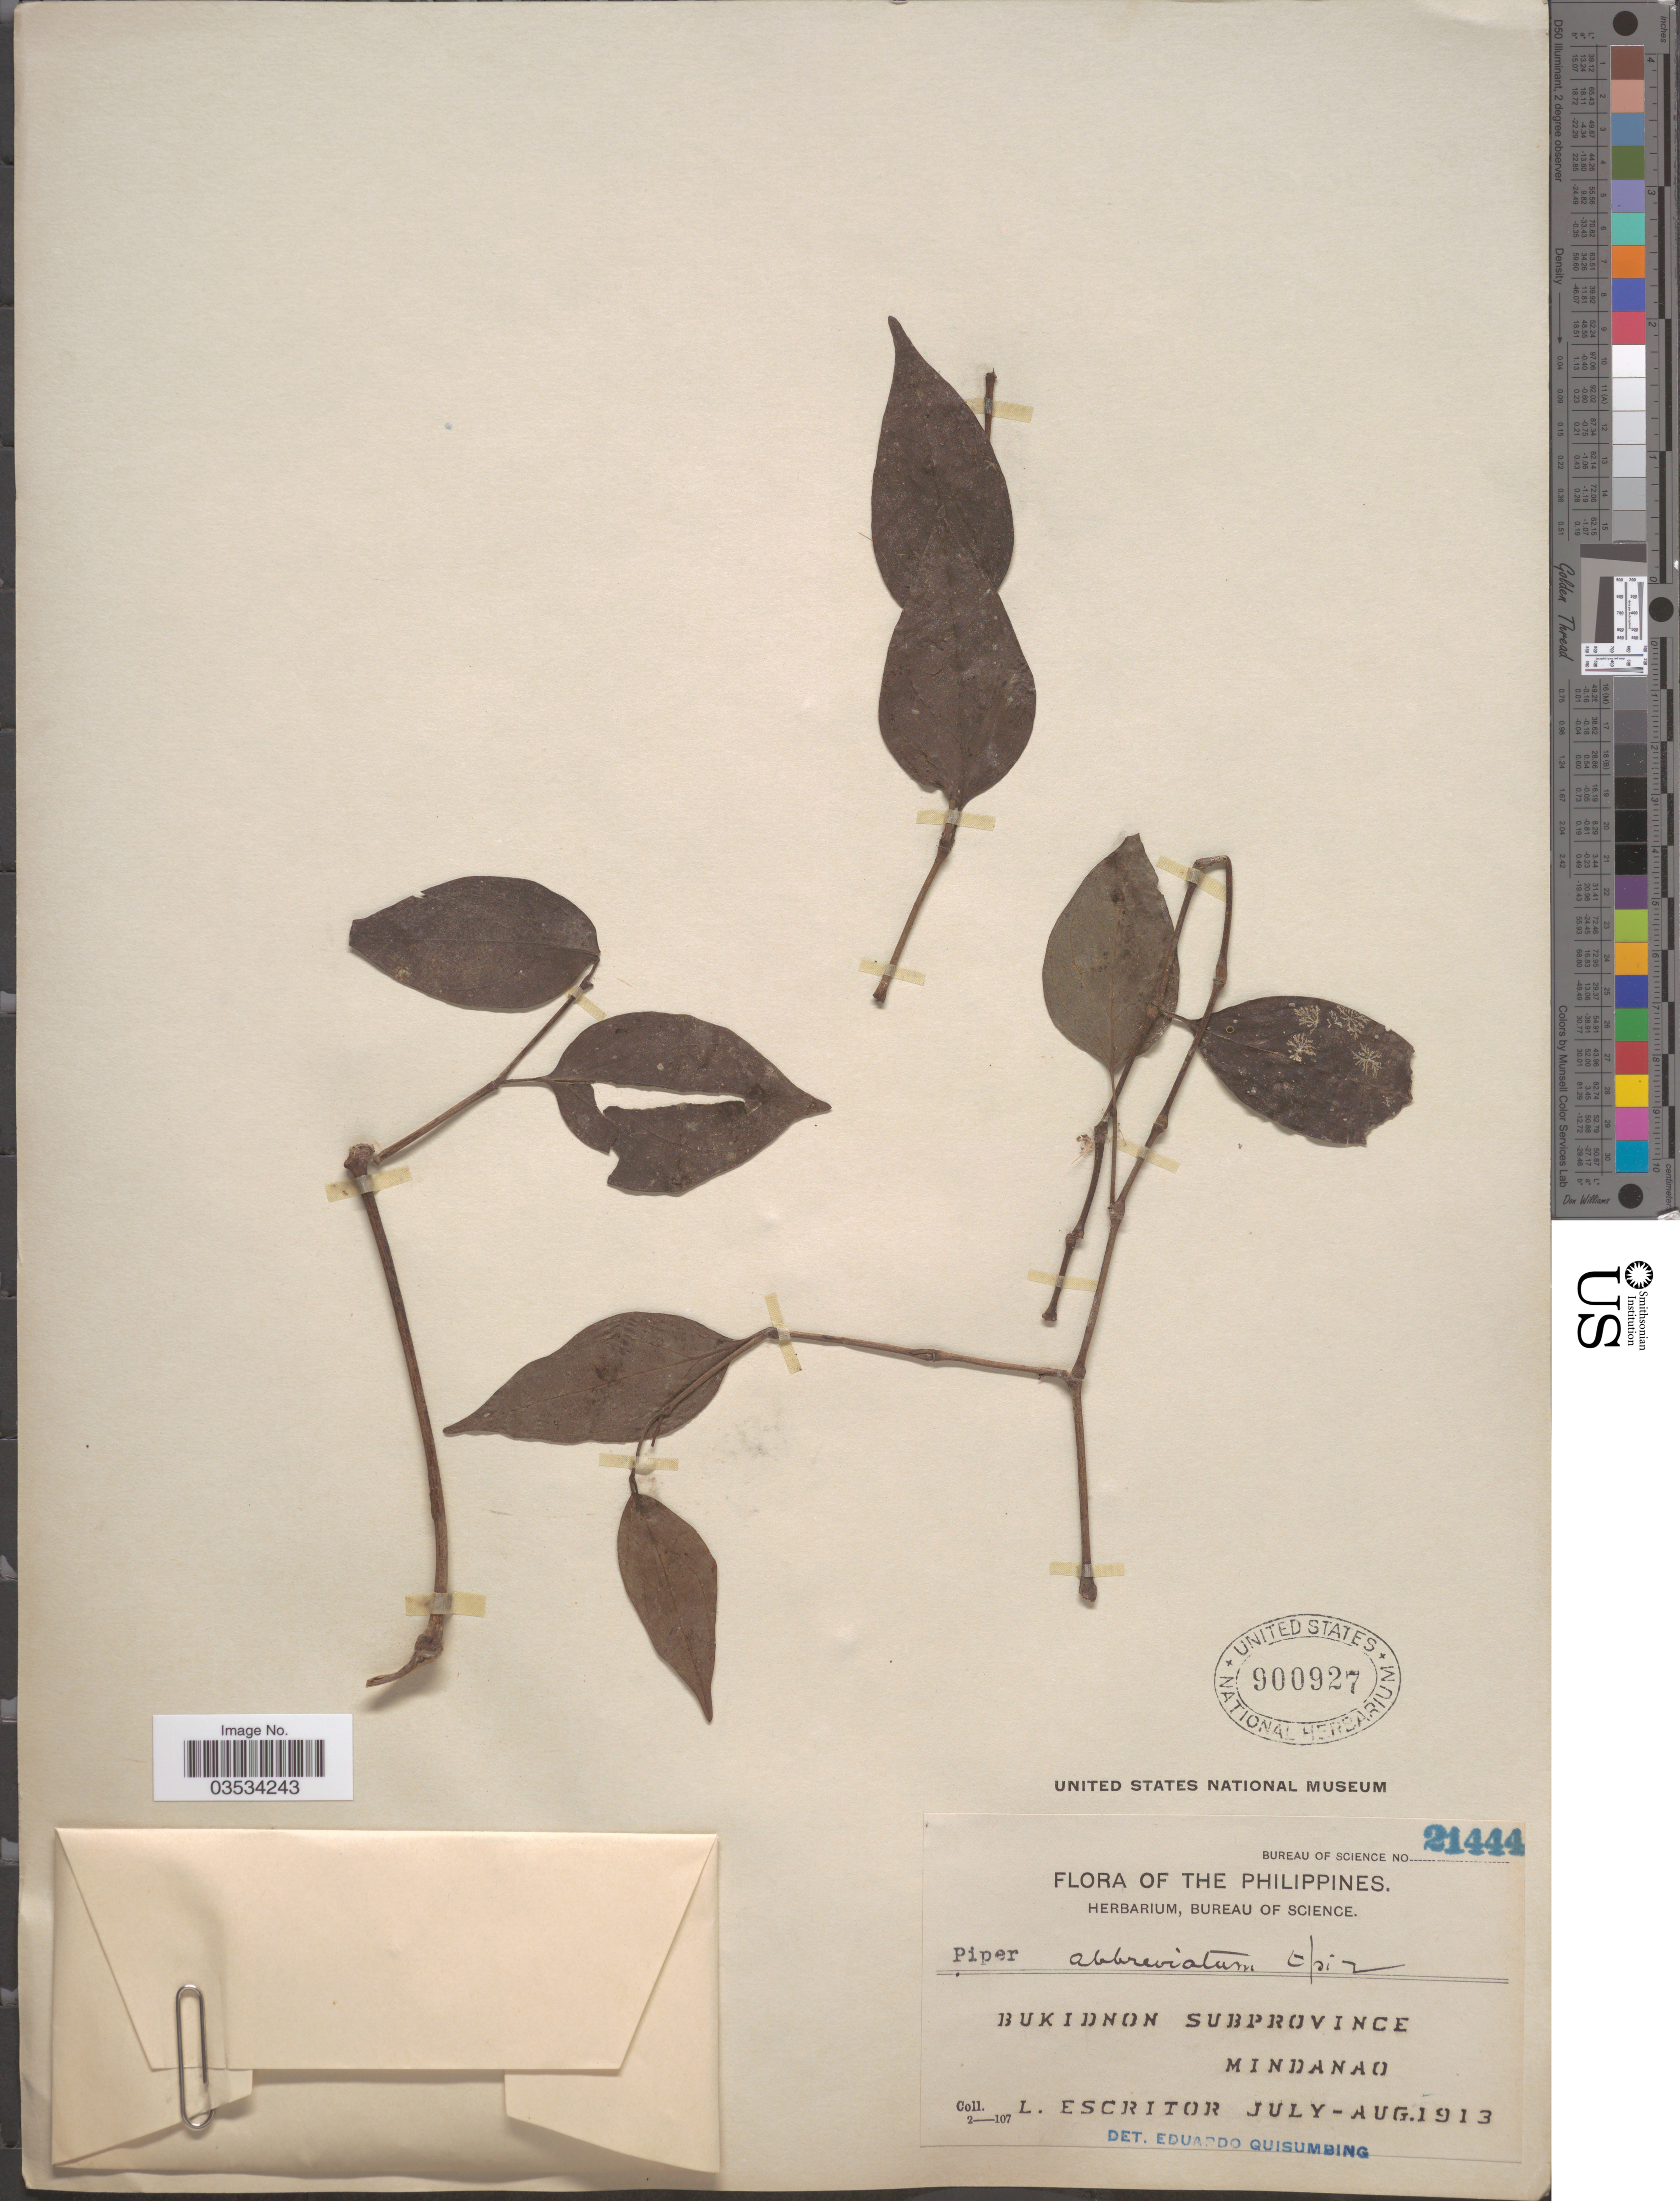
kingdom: Plantae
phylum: Tracheophyta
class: Magnoliopsida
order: Piperales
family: Piperaceae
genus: Piper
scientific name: Piper abbreviatum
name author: Opiz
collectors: L. Escritor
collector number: Bureau of Science 21444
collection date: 1913-07/1913-08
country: Philippines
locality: Bukidnon Subprovince. Mindanao.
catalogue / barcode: US 900927